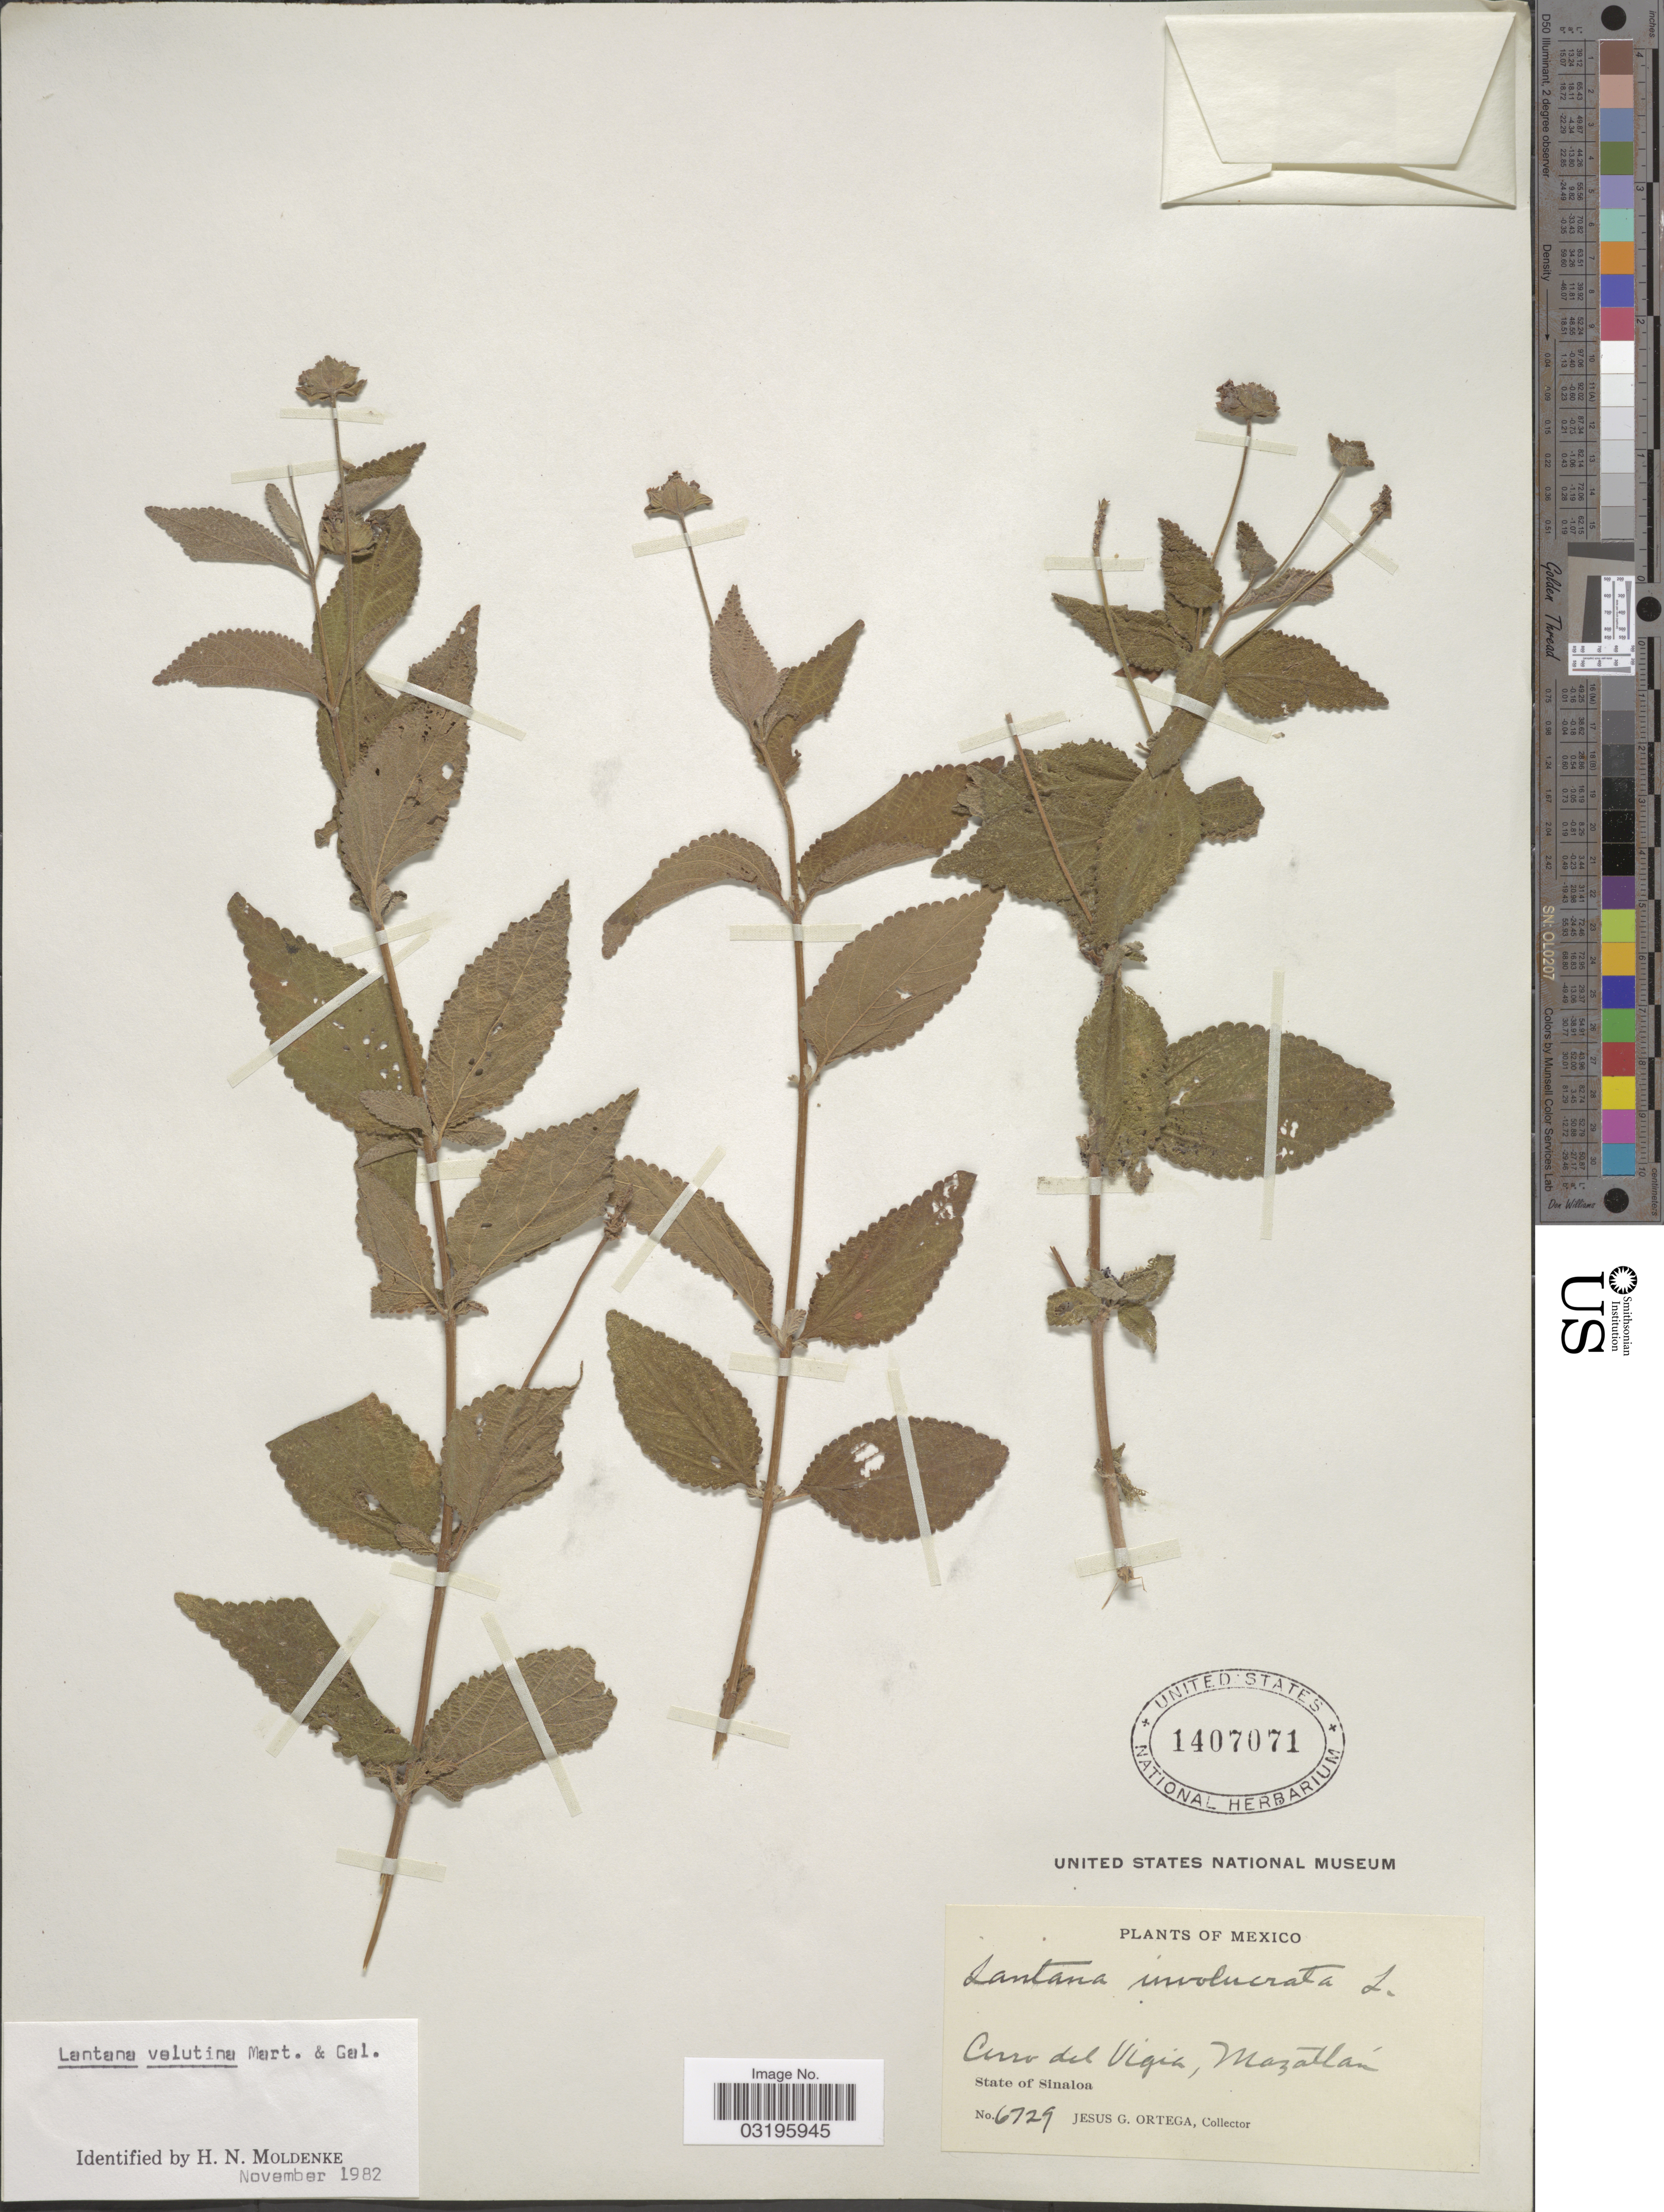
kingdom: Plantae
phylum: Tracheophyta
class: Magnoliopsida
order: Lamiales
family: Verbenaceae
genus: Lantana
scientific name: Lantana velutina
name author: M. Martens & Galeotti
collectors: J. Ortega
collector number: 6729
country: Mexico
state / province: Sinaloa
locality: Cerro del Vigia, Mazatlán.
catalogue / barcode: US 1407071